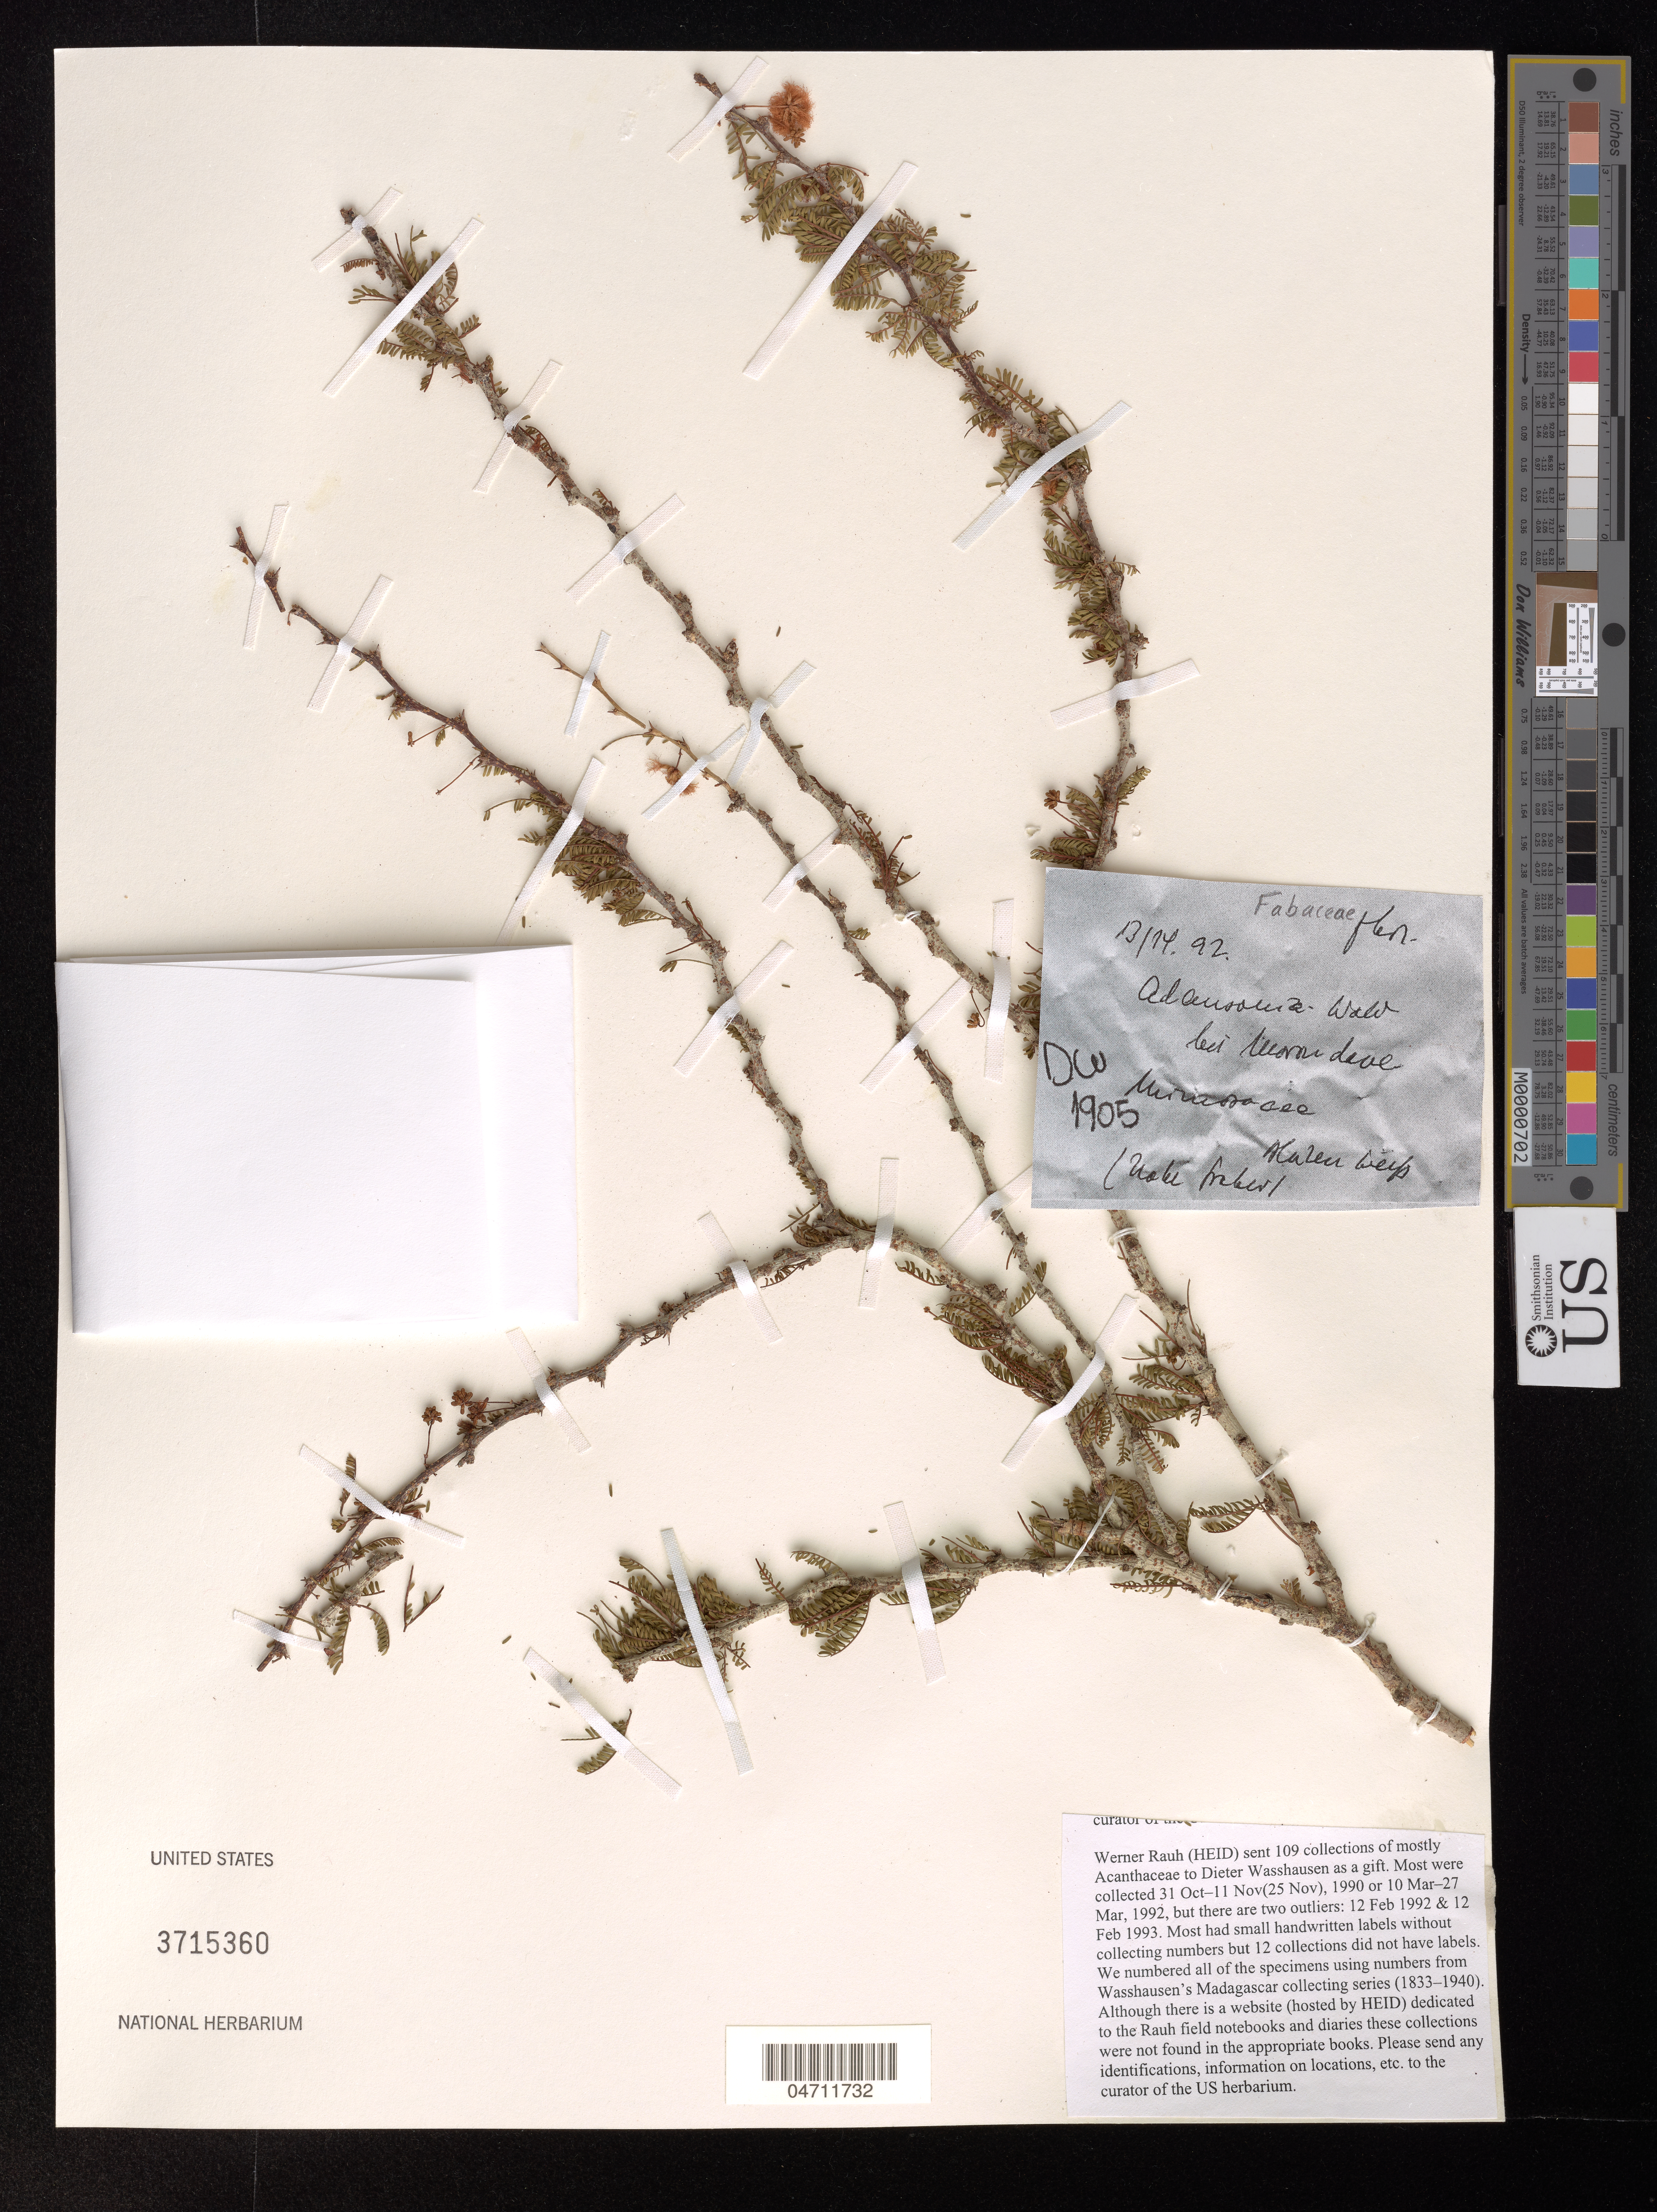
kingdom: Plantae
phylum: Tracheophyta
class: Magnoliopsida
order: Fabales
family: Fabaceae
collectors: W. Rauh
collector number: DW 1905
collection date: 1990-10-31/1990-11-11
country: Madagascar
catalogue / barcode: US 3715360